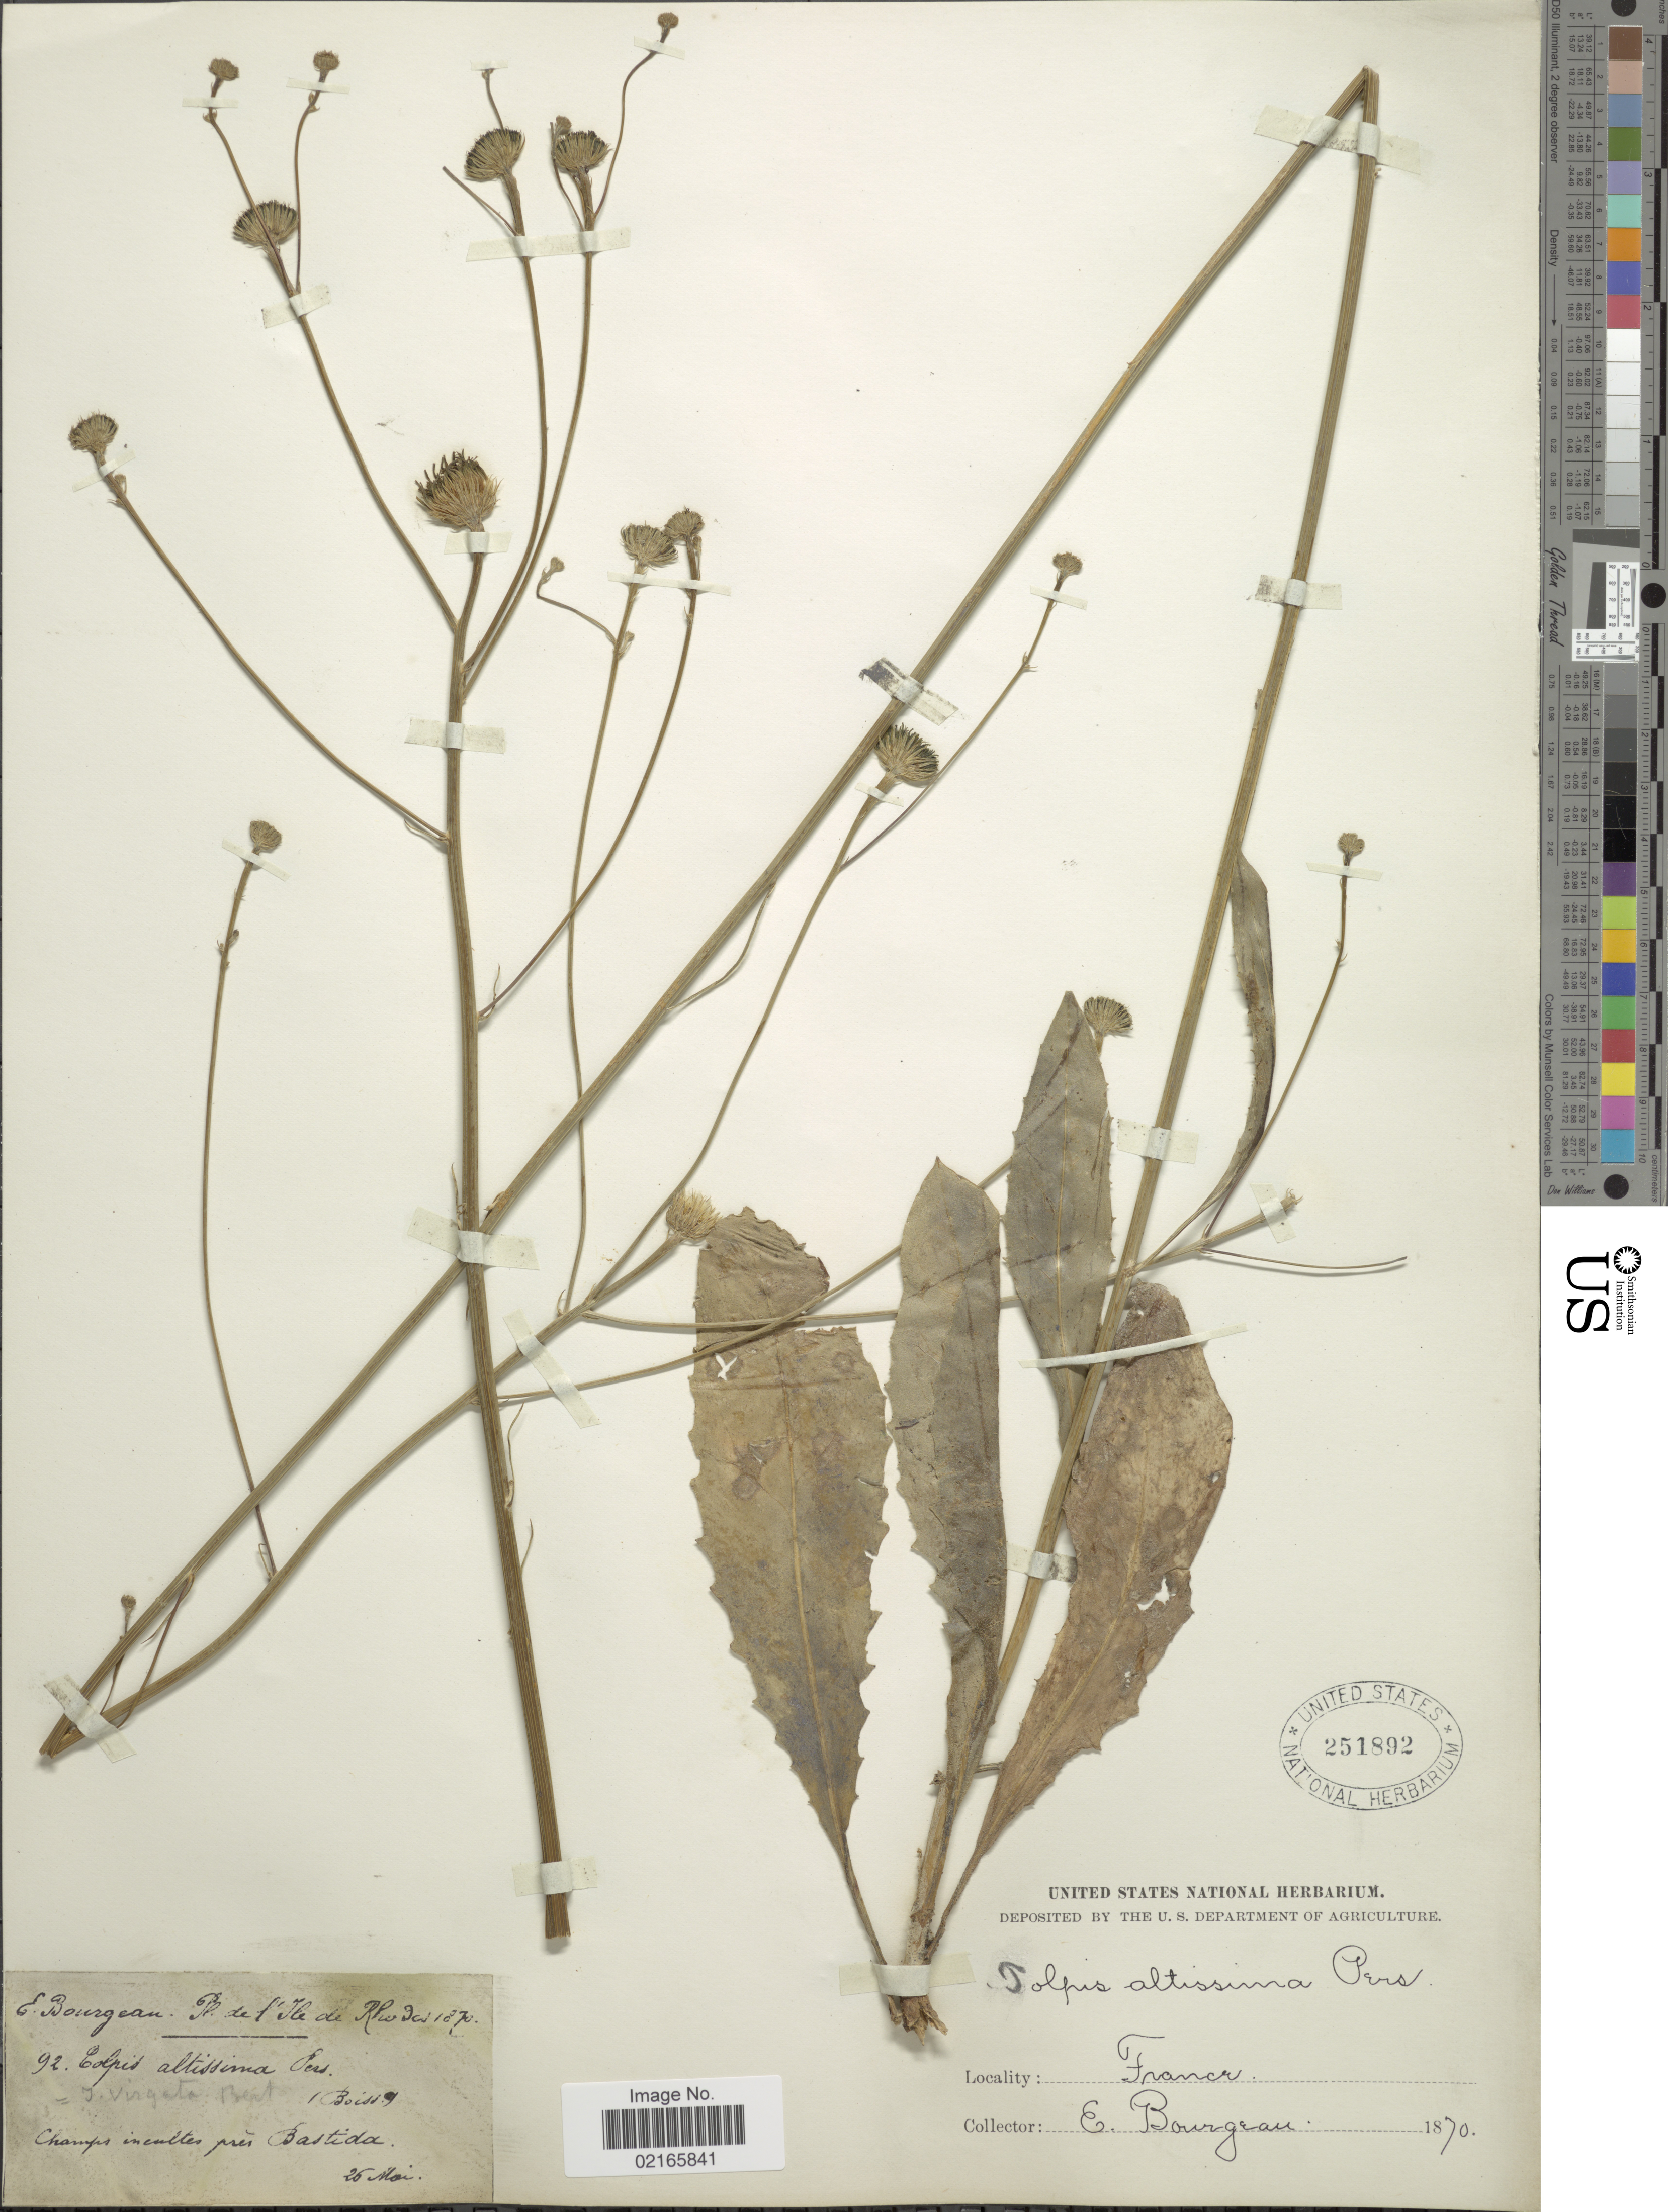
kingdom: Plantae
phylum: Tracheophyta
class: Magnoliopsida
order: Asterales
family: Asteraceae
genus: Tolpis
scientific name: Tolpis virgata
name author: (Desf.) Bertol.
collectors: E. Bourgeau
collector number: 92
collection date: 1870-05-26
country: France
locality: L'Ile de Rhoden, Chamos in cultes prés Bastida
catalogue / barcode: US 251892